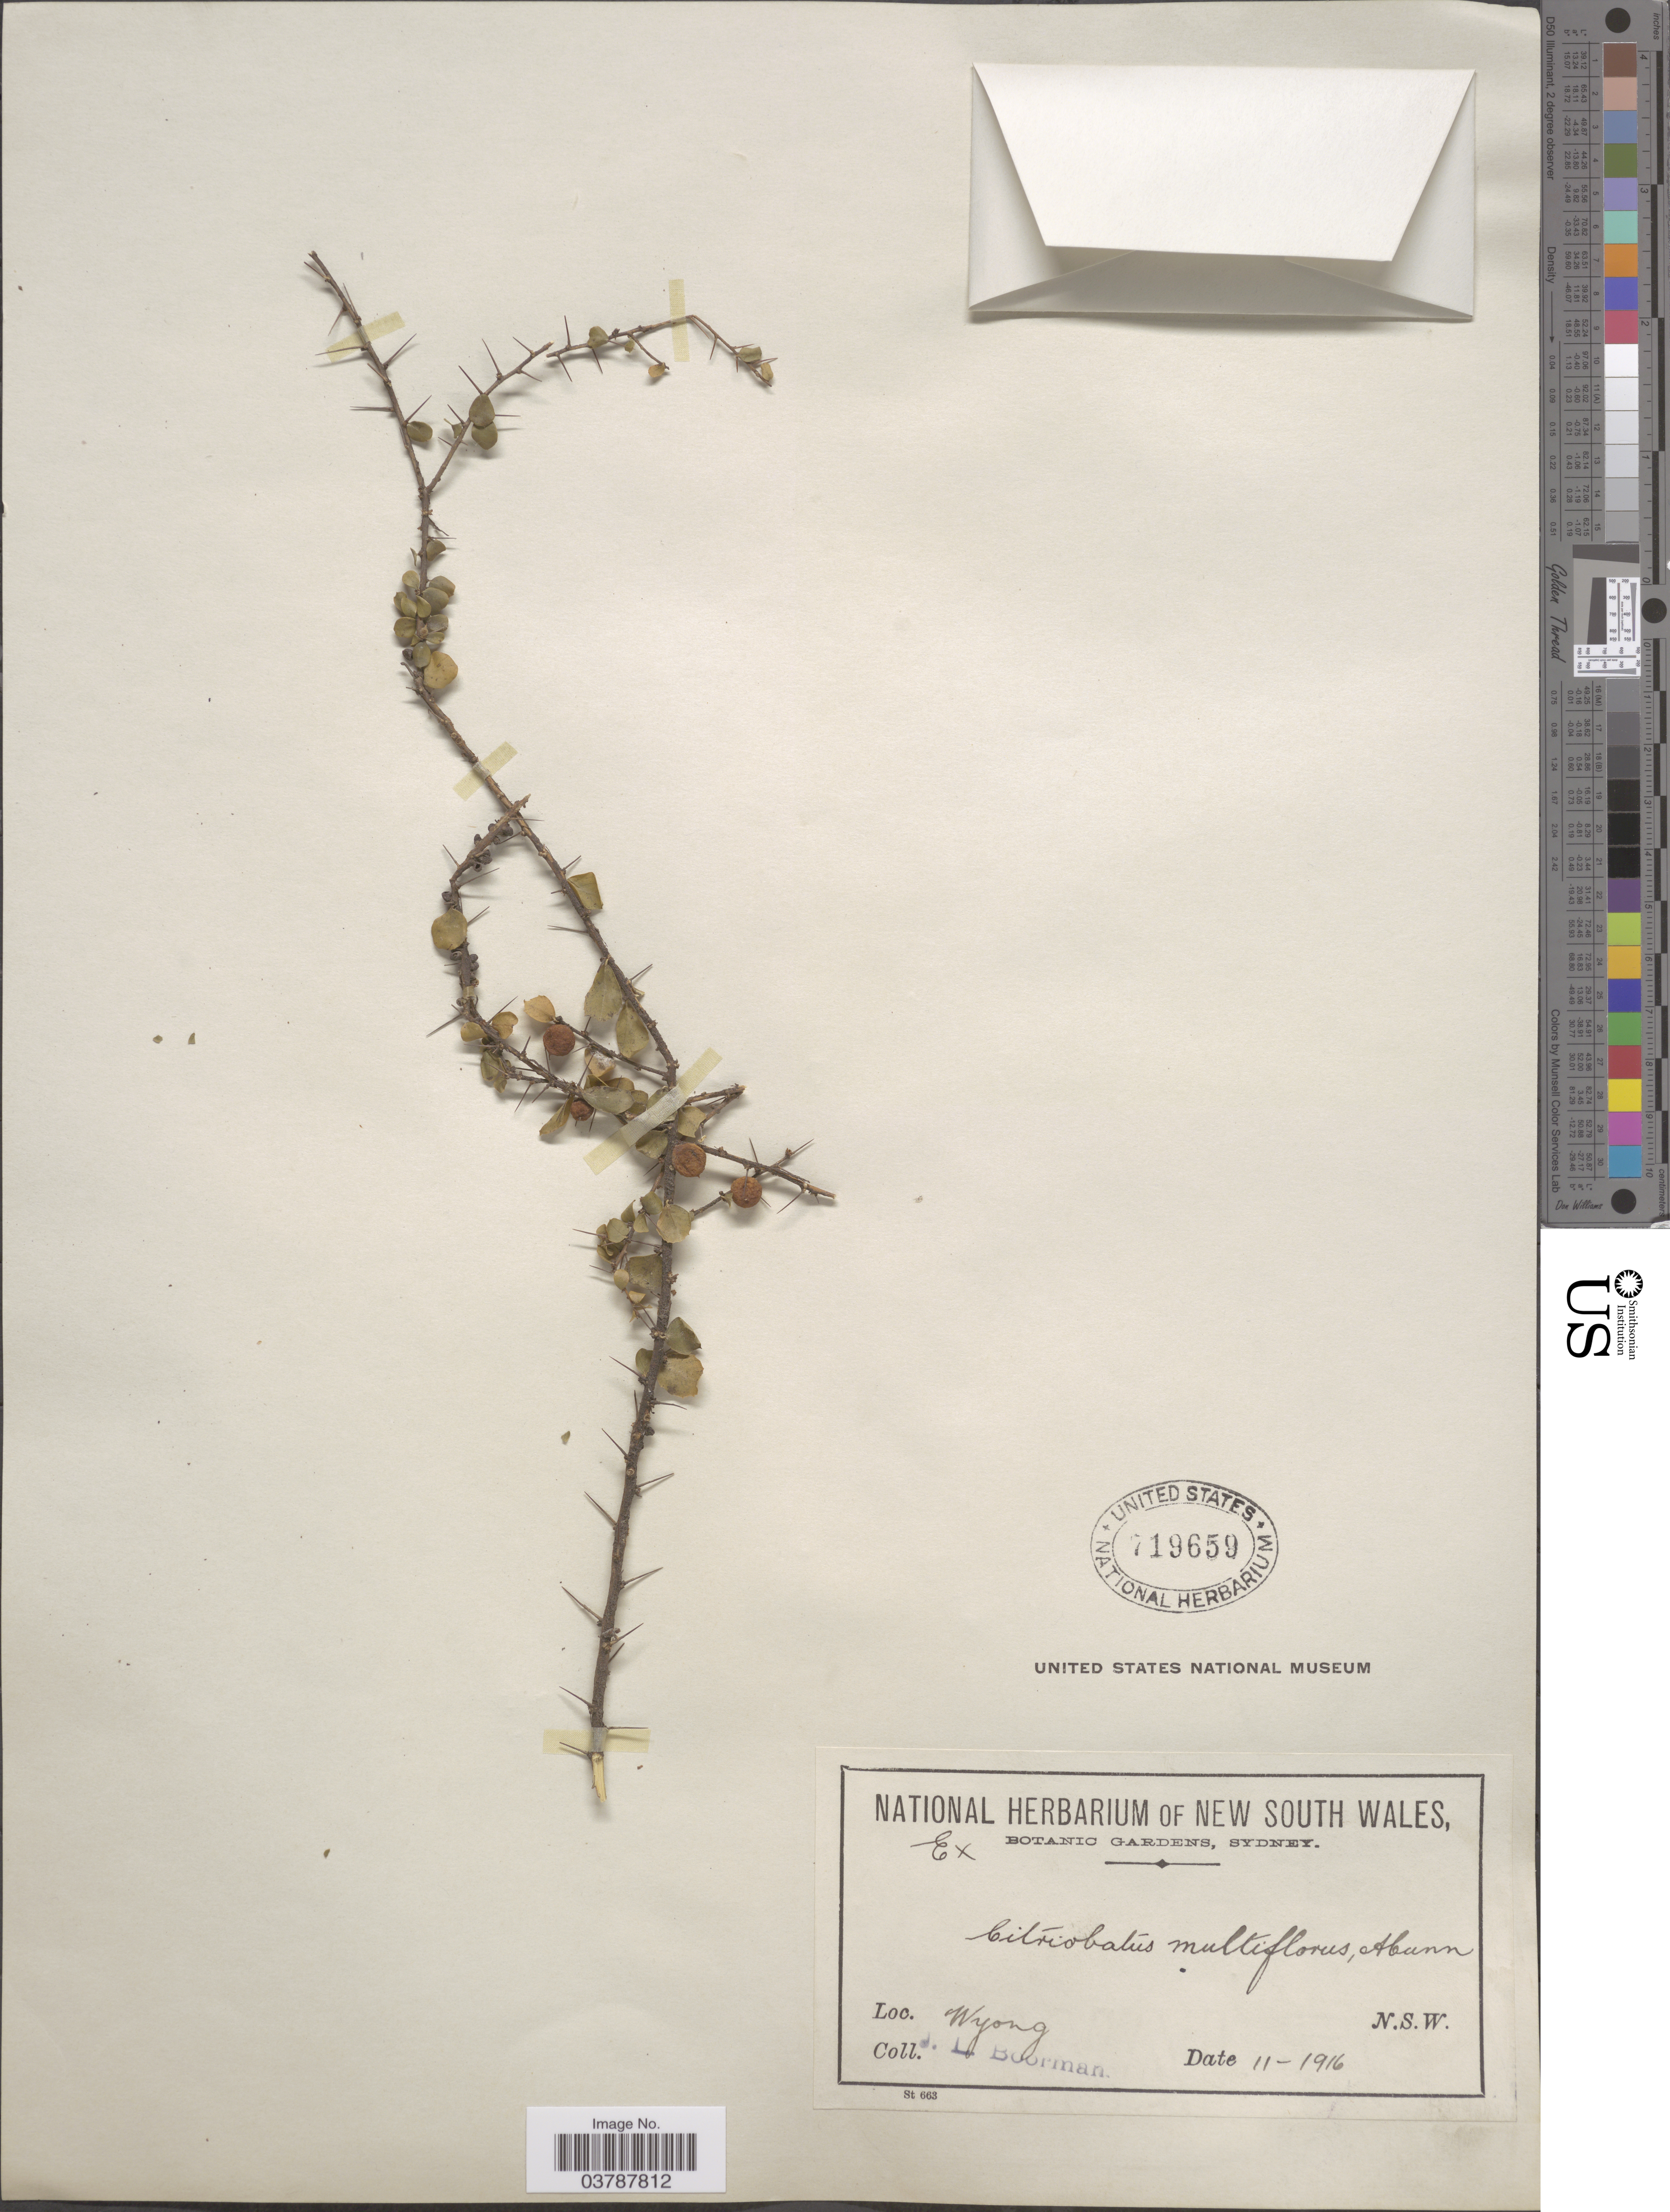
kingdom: Plantae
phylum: Tracheophyta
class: Magnoliopsida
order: Apiales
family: Pittosporaceae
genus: Pittosporum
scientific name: Pittosporum multiflorum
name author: (A. Cunn. ex Benth.) L.W. Cayzer et al.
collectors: J. Boorman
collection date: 1916-11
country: Australia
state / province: New South Wales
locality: Wyong.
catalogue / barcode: US 719659